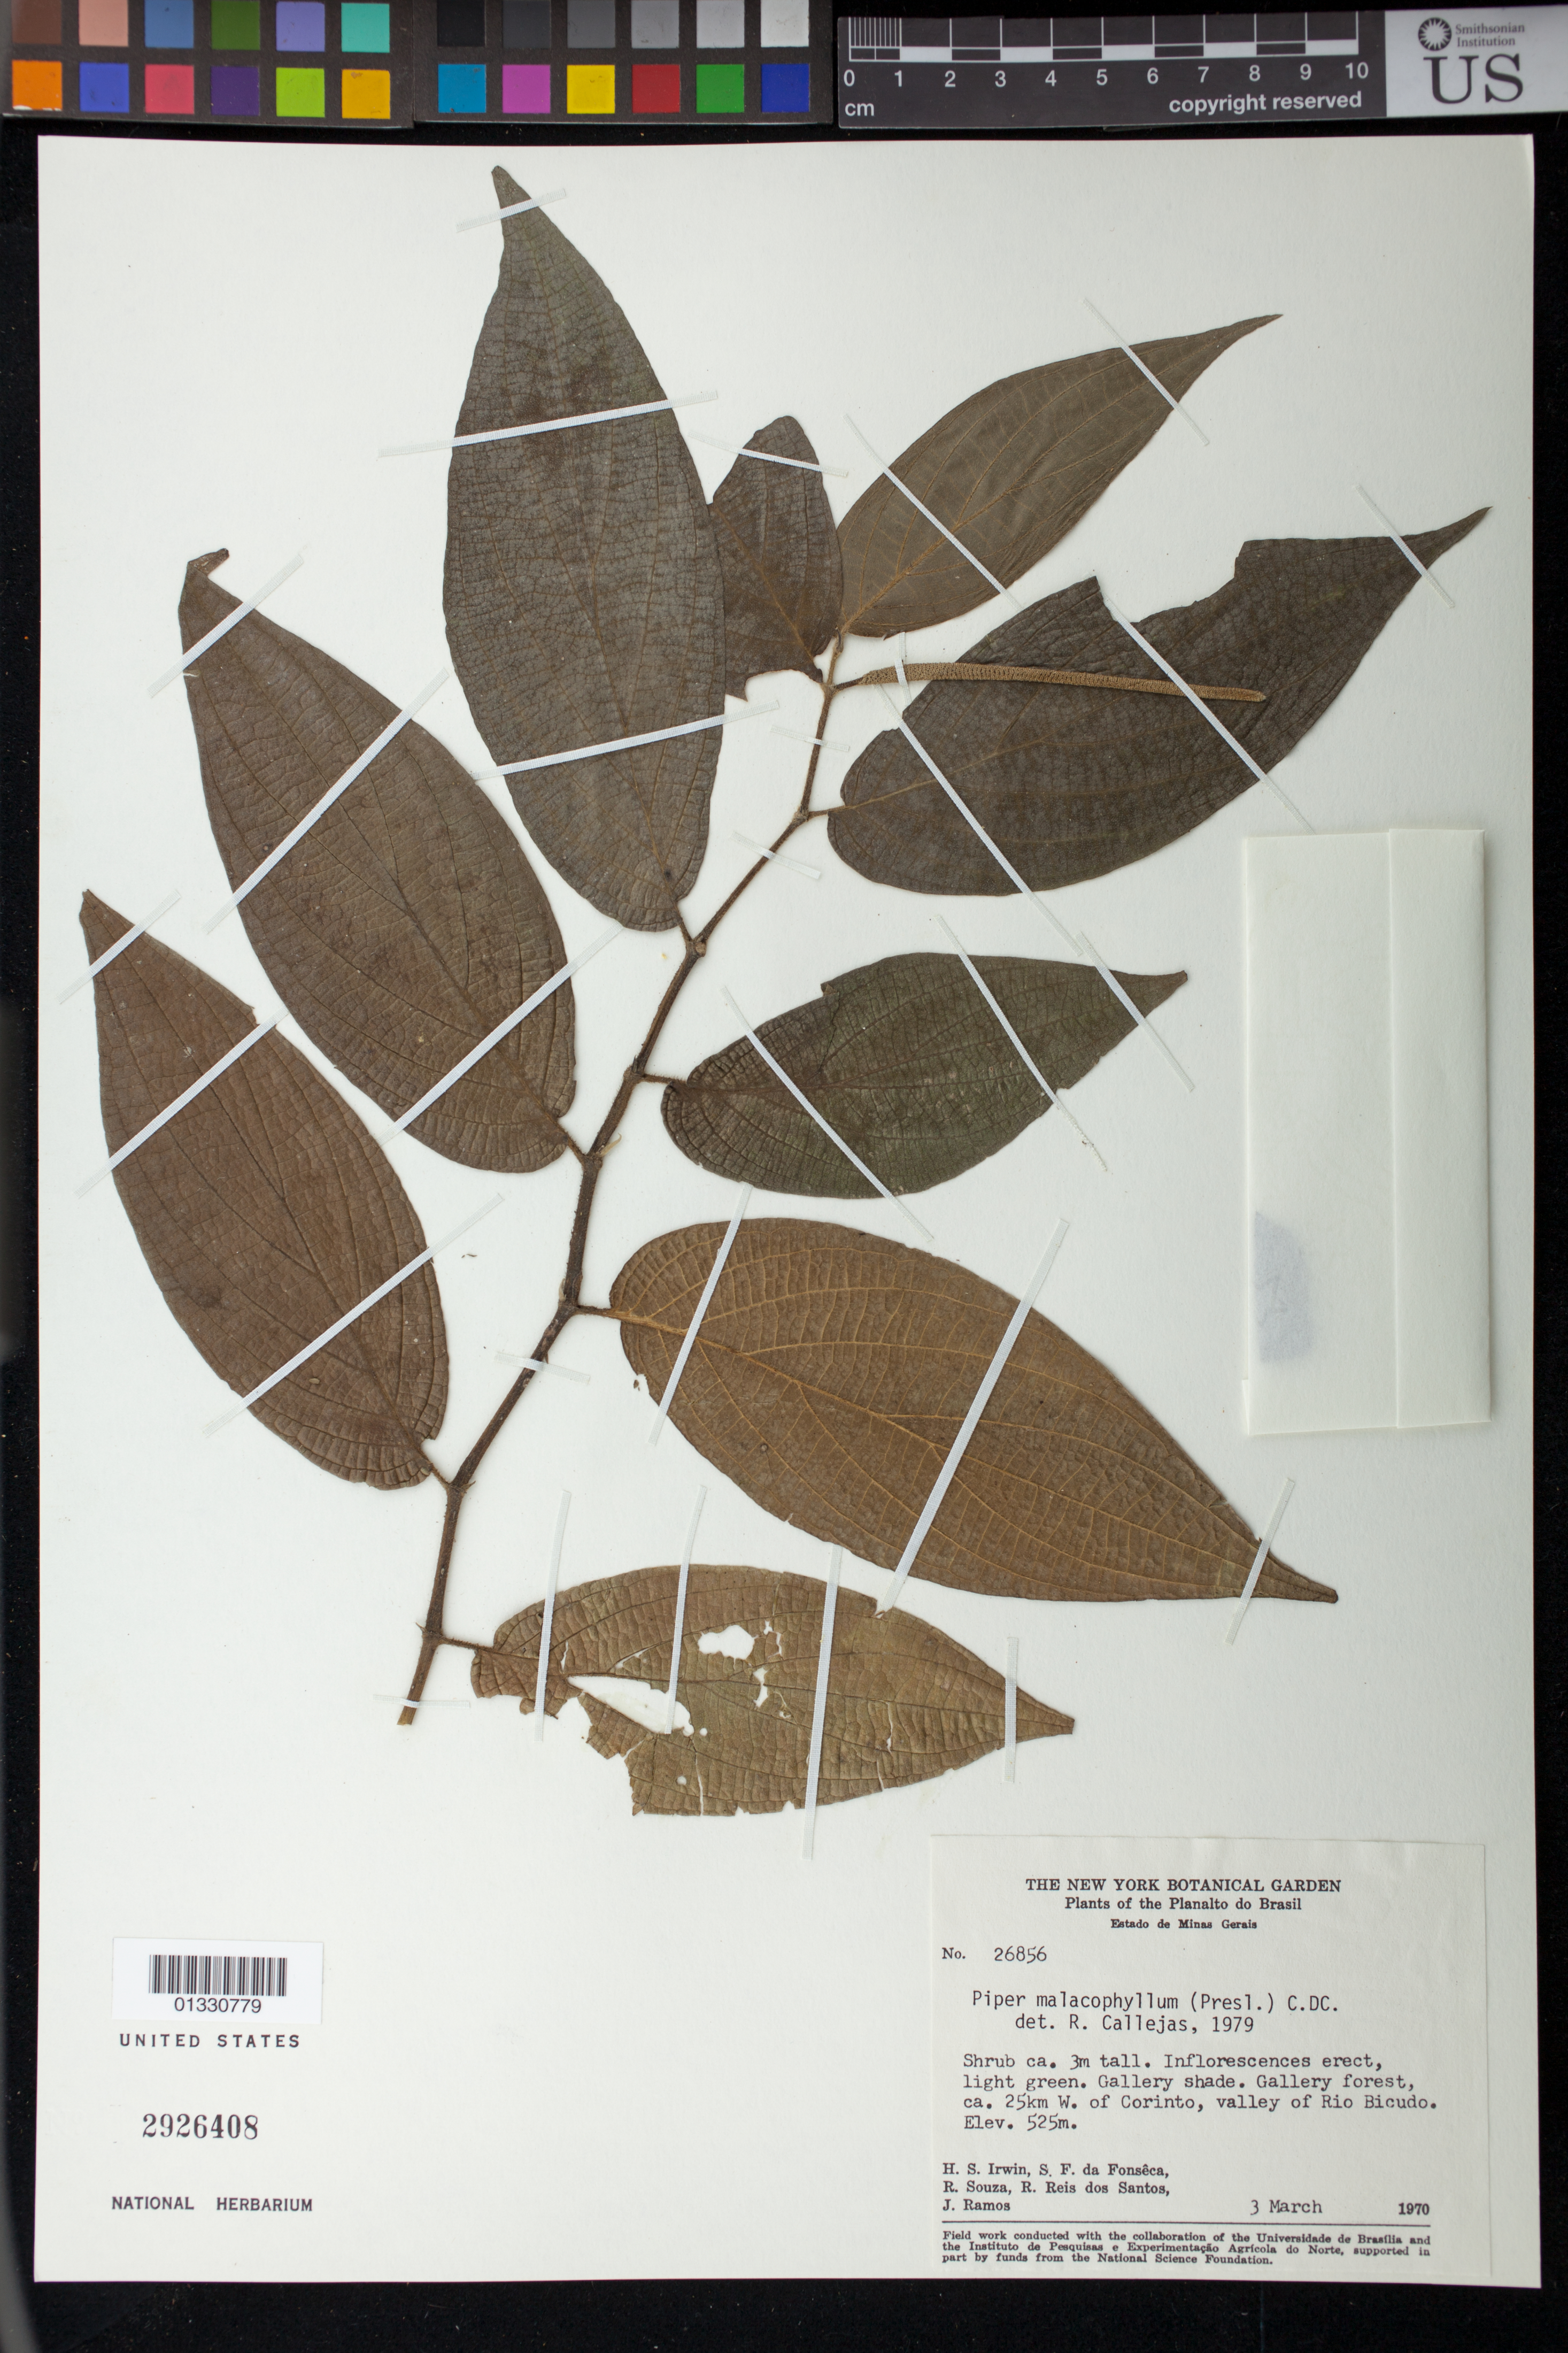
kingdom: Plantae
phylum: Tracheophyta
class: Magnoliopsida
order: Piperales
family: Piperaceae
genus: Piper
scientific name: Piper malacophyllum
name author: (C. Presl) C. DC.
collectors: H. Irwin, S. F. Fonsêca, R. Souza, R. R. Santos & J. Ramos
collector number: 26856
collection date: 1970-03-03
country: Brazil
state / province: Minas Gerais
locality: Ca. 25 km W of Corinto, valley of Rio Bicudo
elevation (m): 525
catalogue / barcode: US 2926408